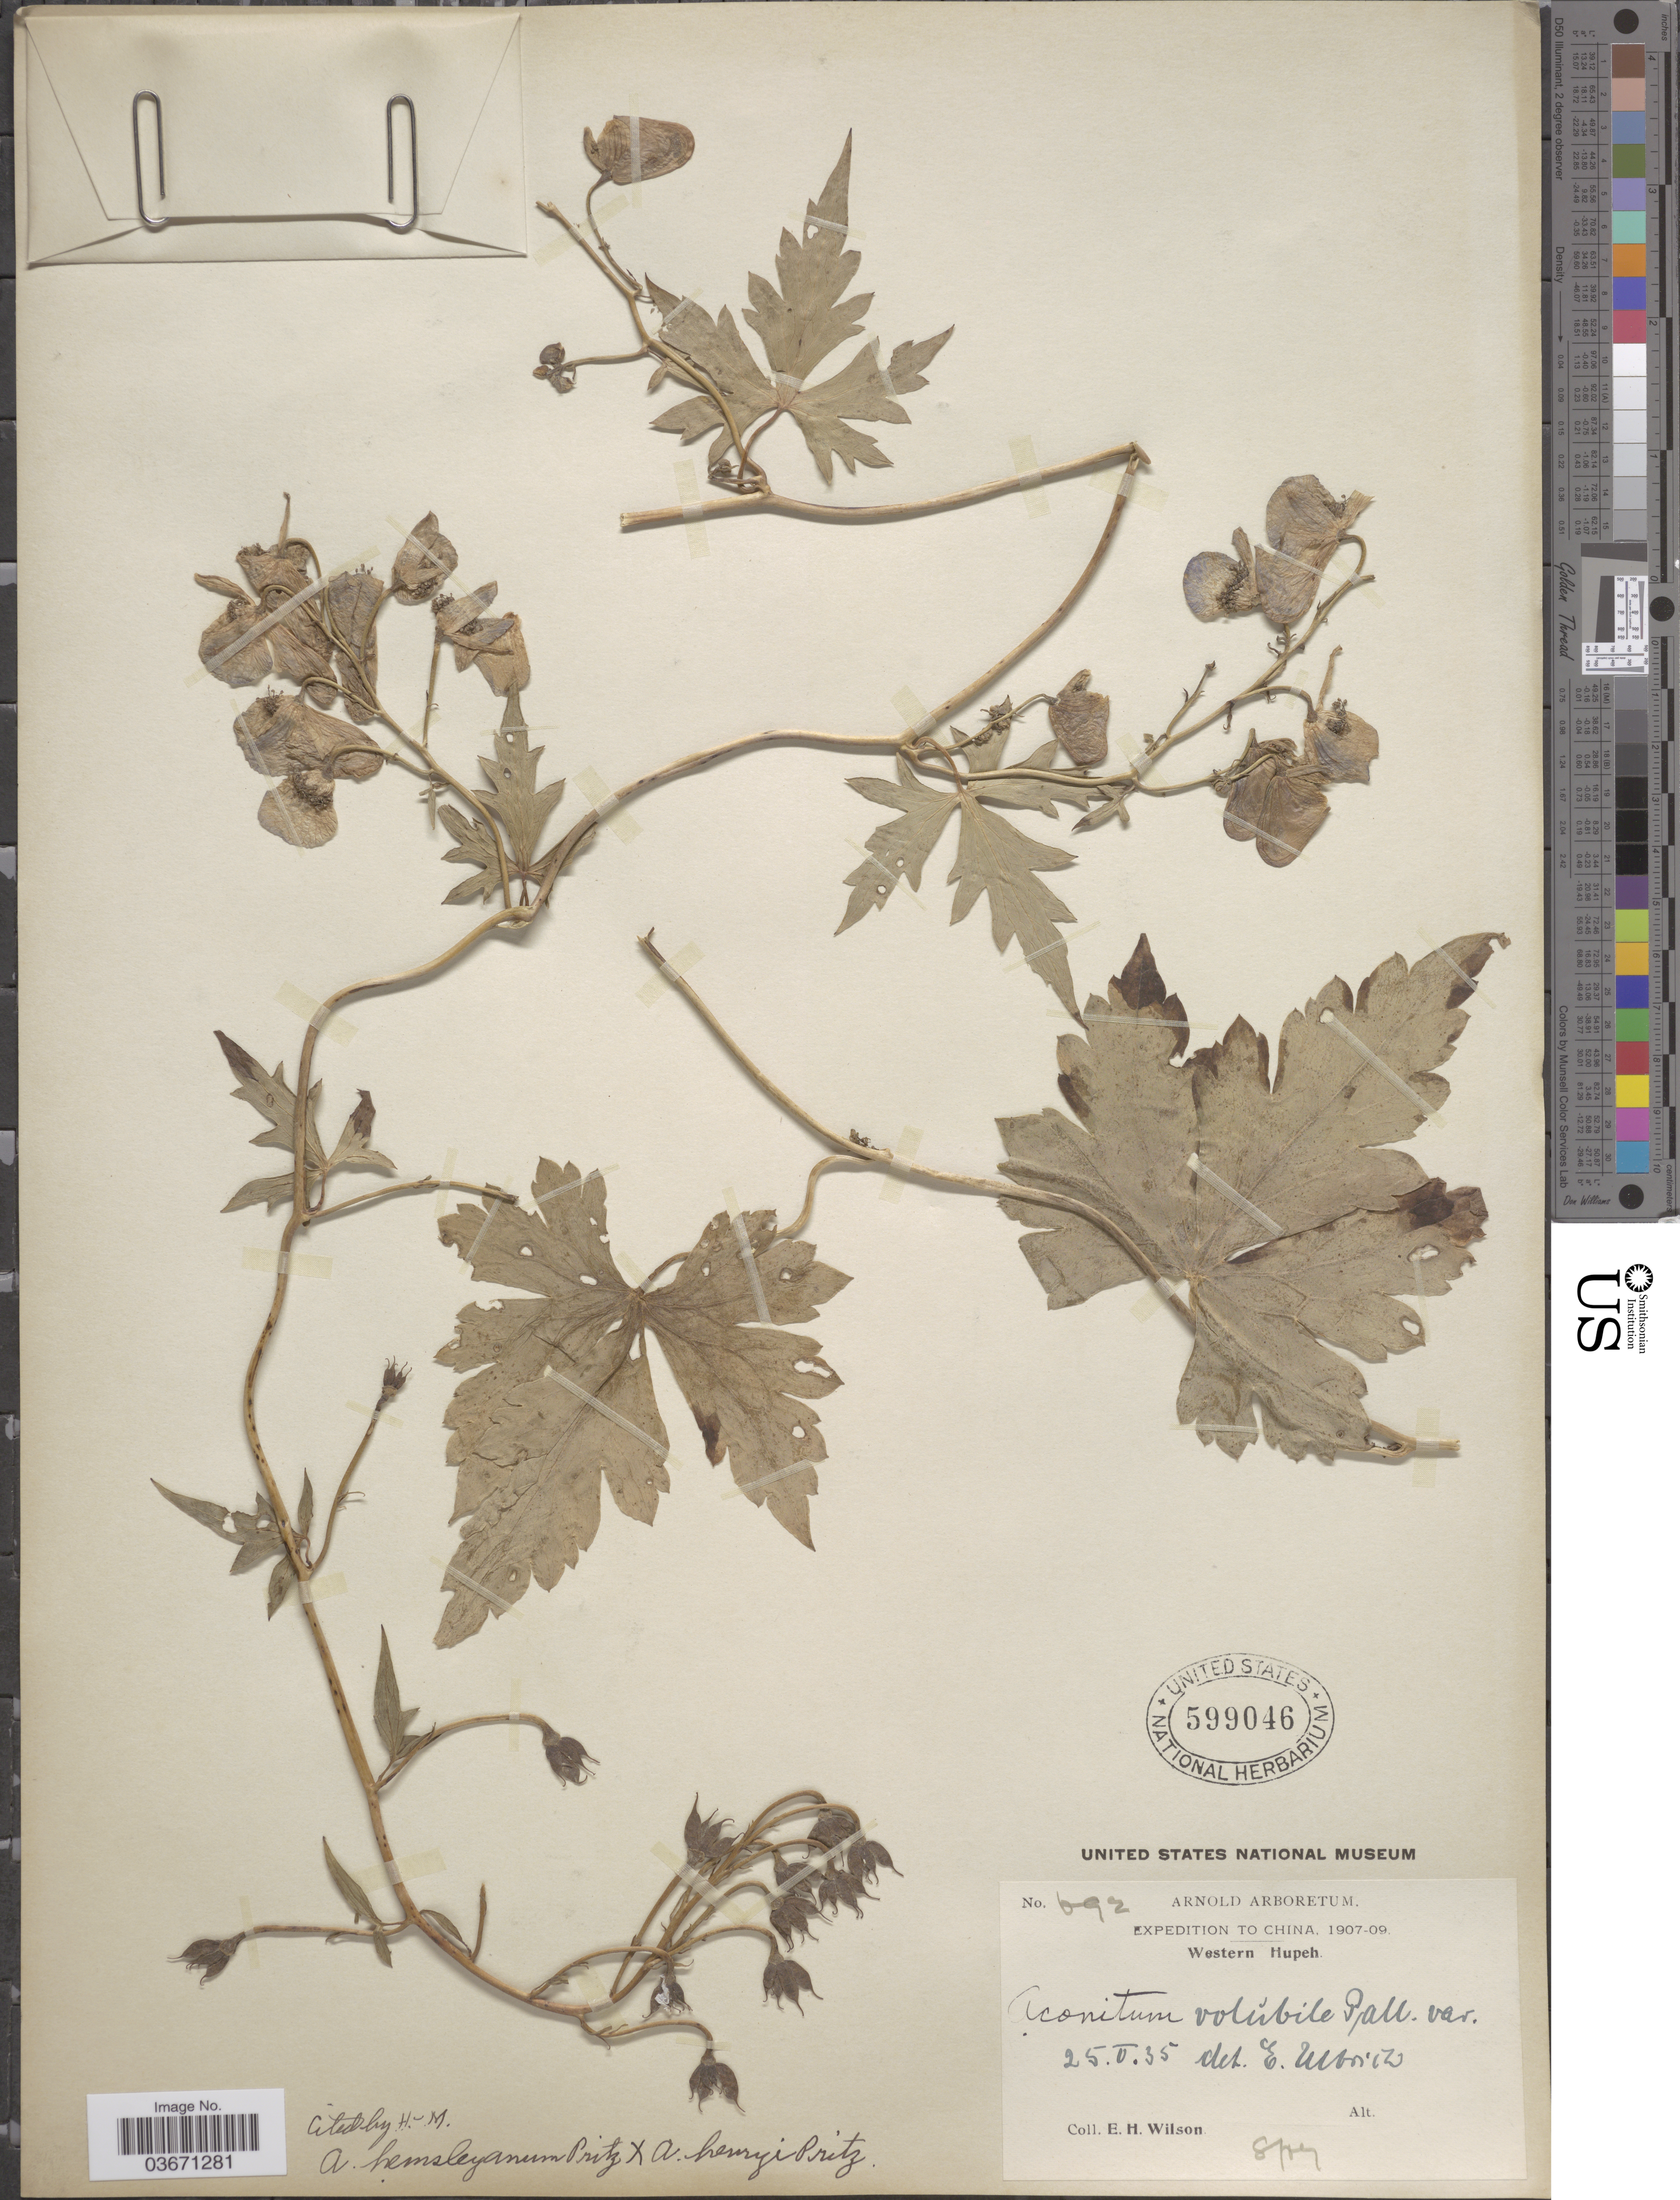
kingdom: Plantae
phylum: Tracheophyta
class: Magnoliopsida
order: Ranunculales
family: Ranunculaceae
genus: Aconitum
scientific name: Aconitum hemsleyanum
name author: E. Pritz.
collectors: E. Wilson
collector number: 692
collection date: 1907-08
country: China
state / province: Hubei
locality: Western Hupeh.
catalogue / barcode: US 599046